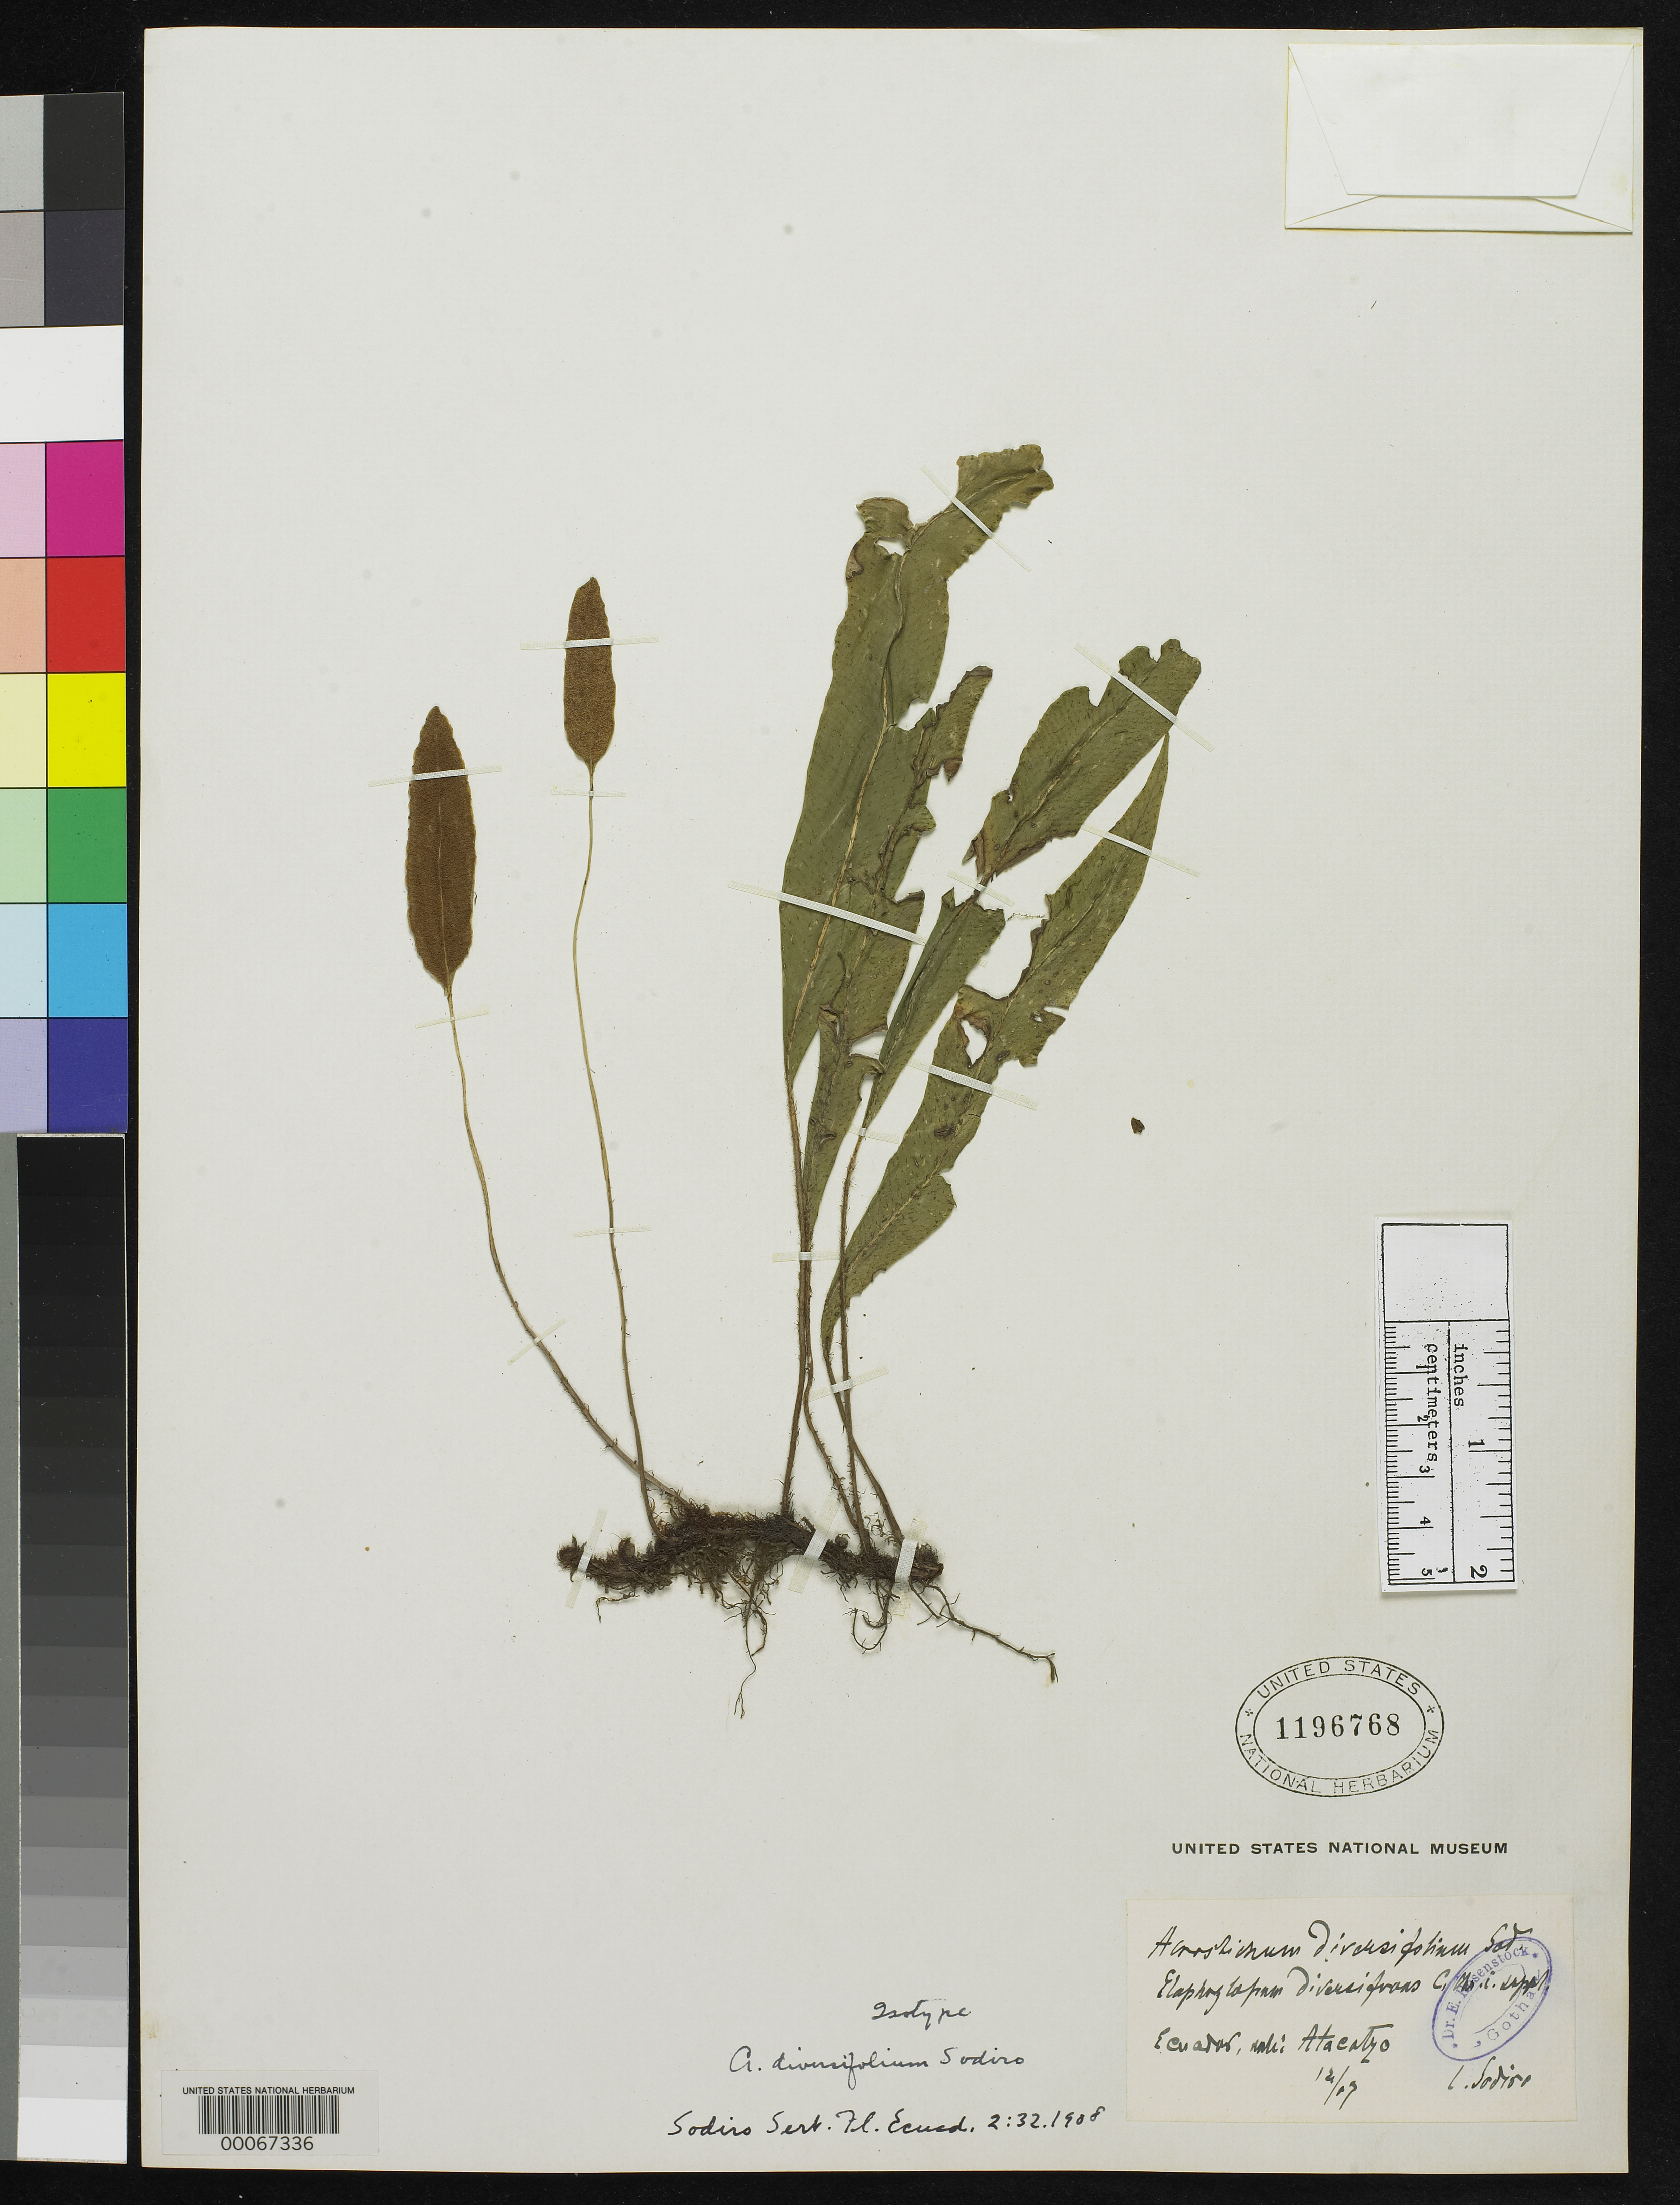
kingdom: Plantae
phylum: Tracheophyta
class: Polypodiopsida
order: Polypodiales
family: Pteridaceae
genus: Acrostichum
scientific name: Acrostichum diversifolium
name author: Sodiro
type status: Type Collection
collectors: L. Sodiro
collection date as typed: Dec 1907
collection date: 1907-12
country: Ecuador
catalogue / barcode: US 1196768